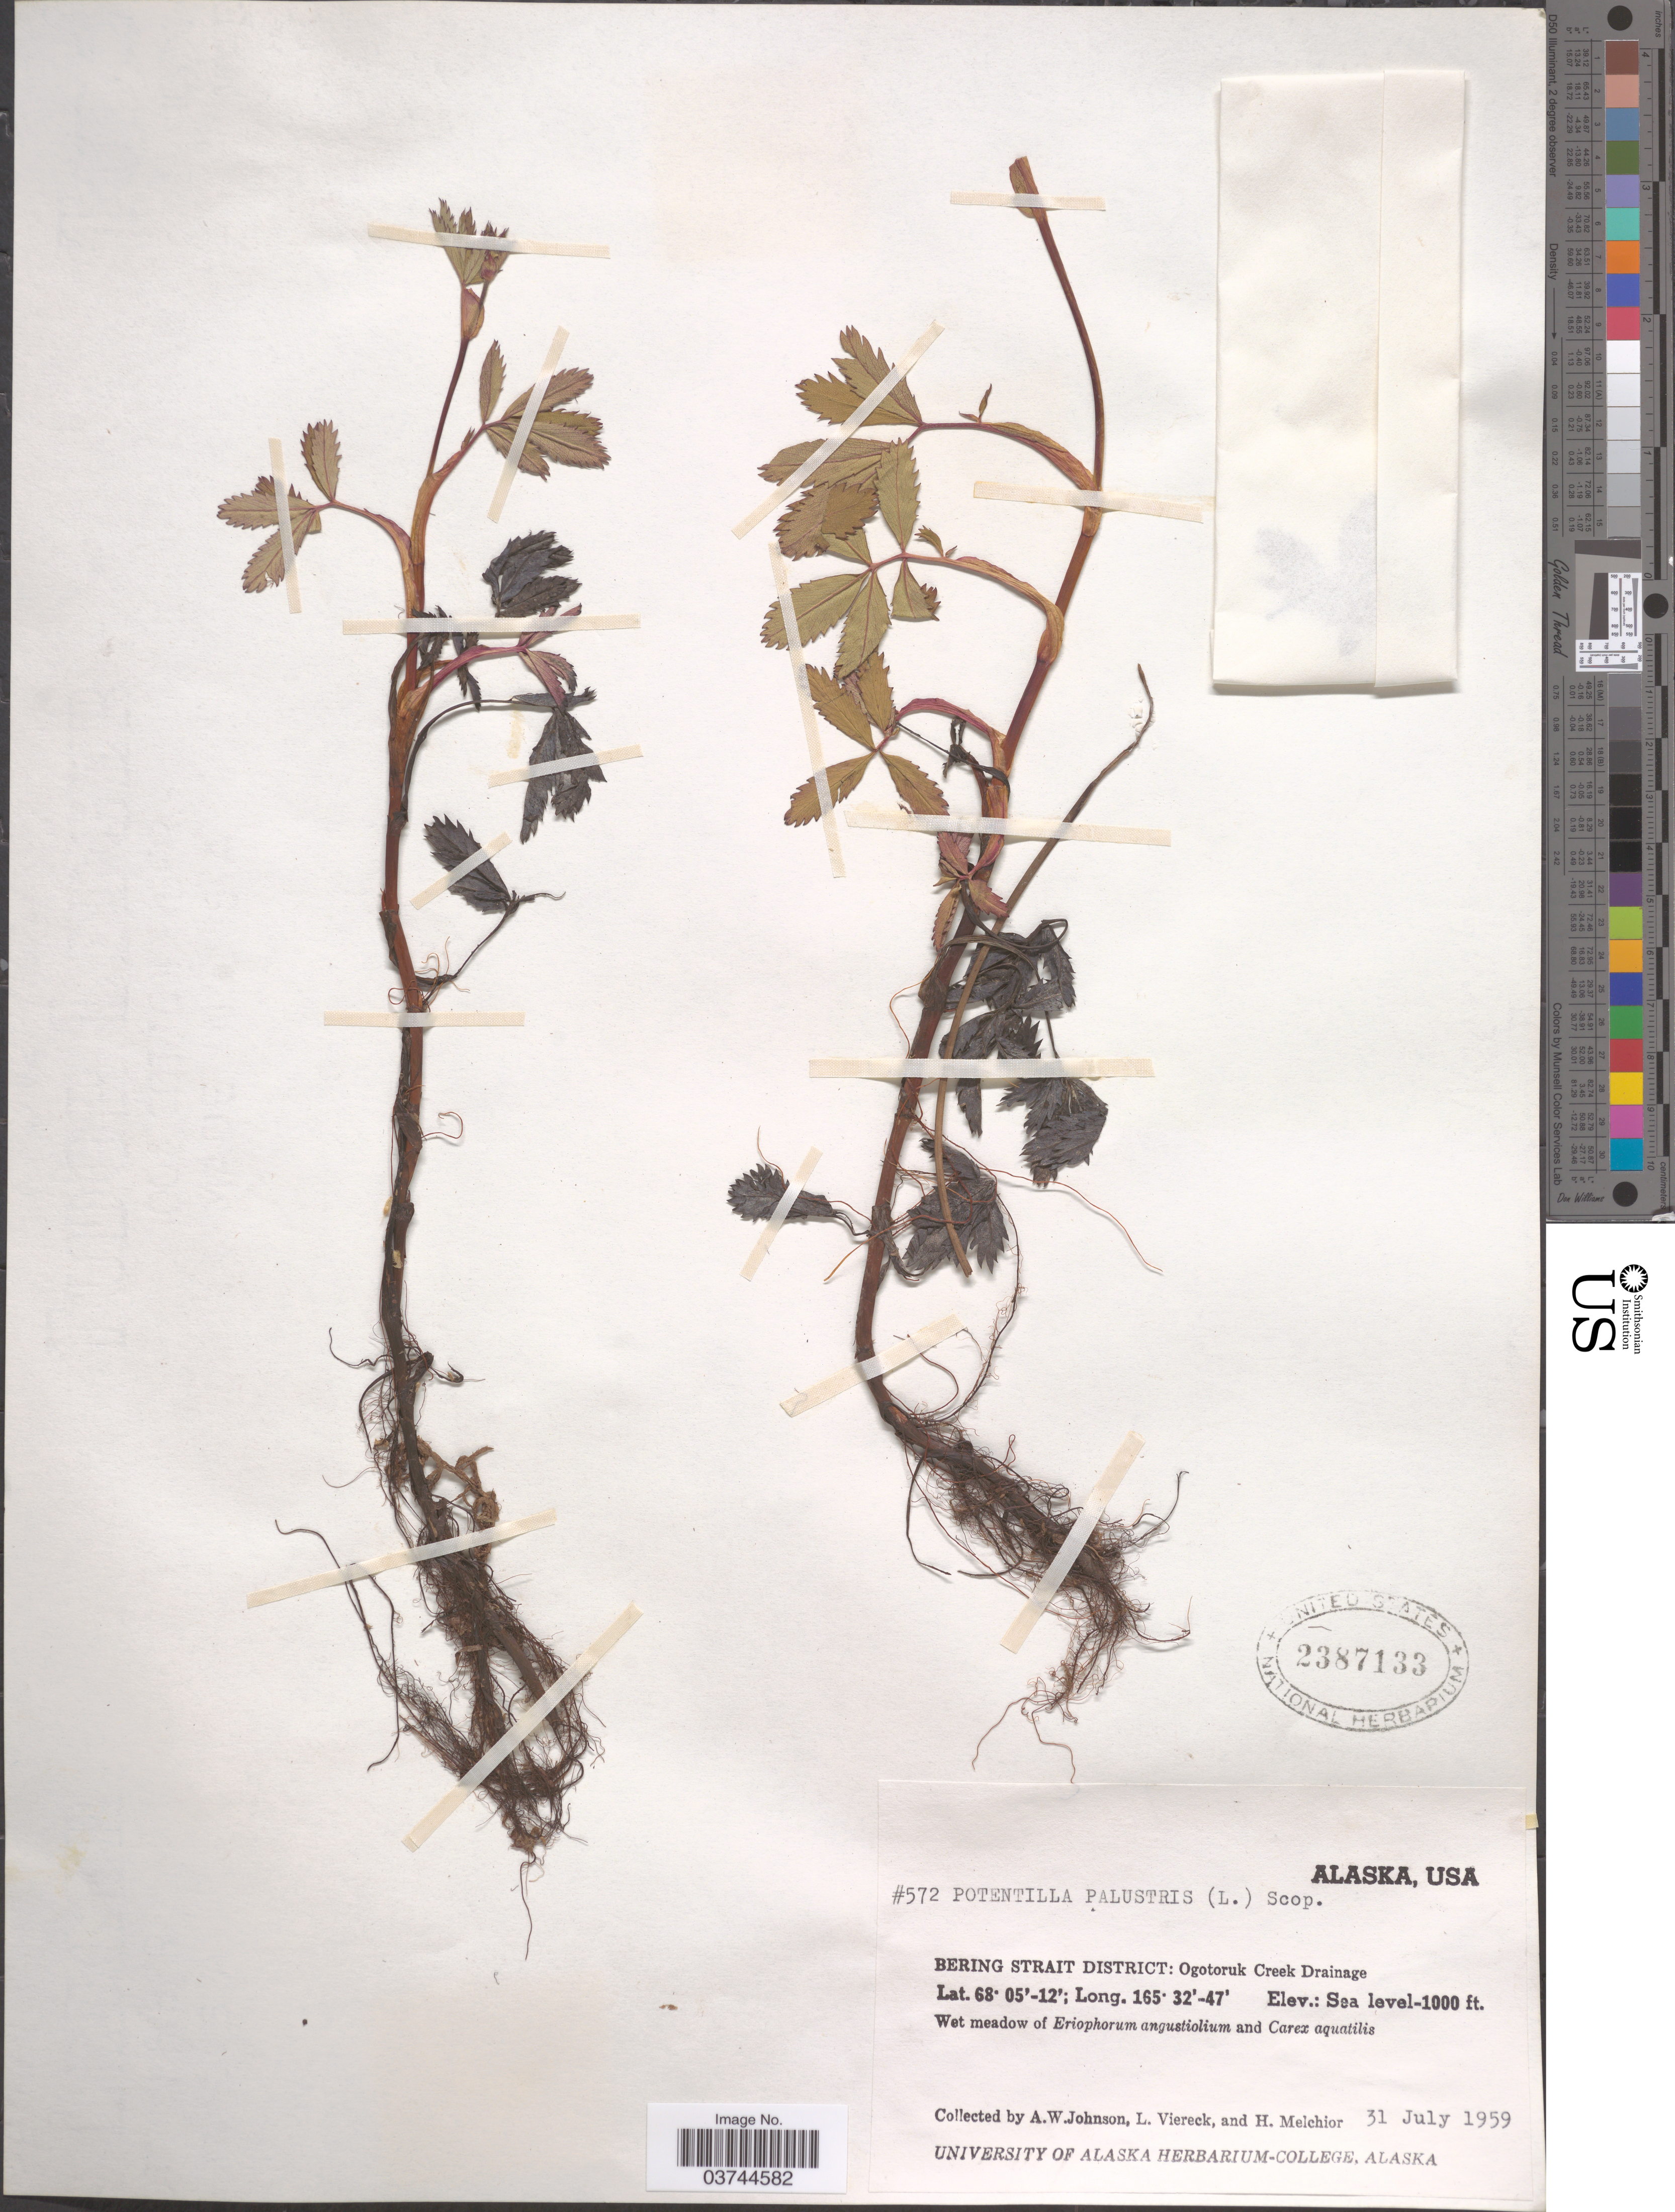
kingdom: Plantae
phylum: Tracheophyta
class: Magnoliopsida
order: Rosales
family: Rosaceae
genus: Comarum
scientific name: Comarum palustre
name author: L.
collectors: A. W. Johnson, L. Viereck & H. Melchior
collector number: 572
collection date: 1959-07-31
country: United States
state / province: Alaska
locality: Bering Strait District: Ogotoruk Creek Drainage.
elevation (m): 0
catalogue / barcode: US 2387133